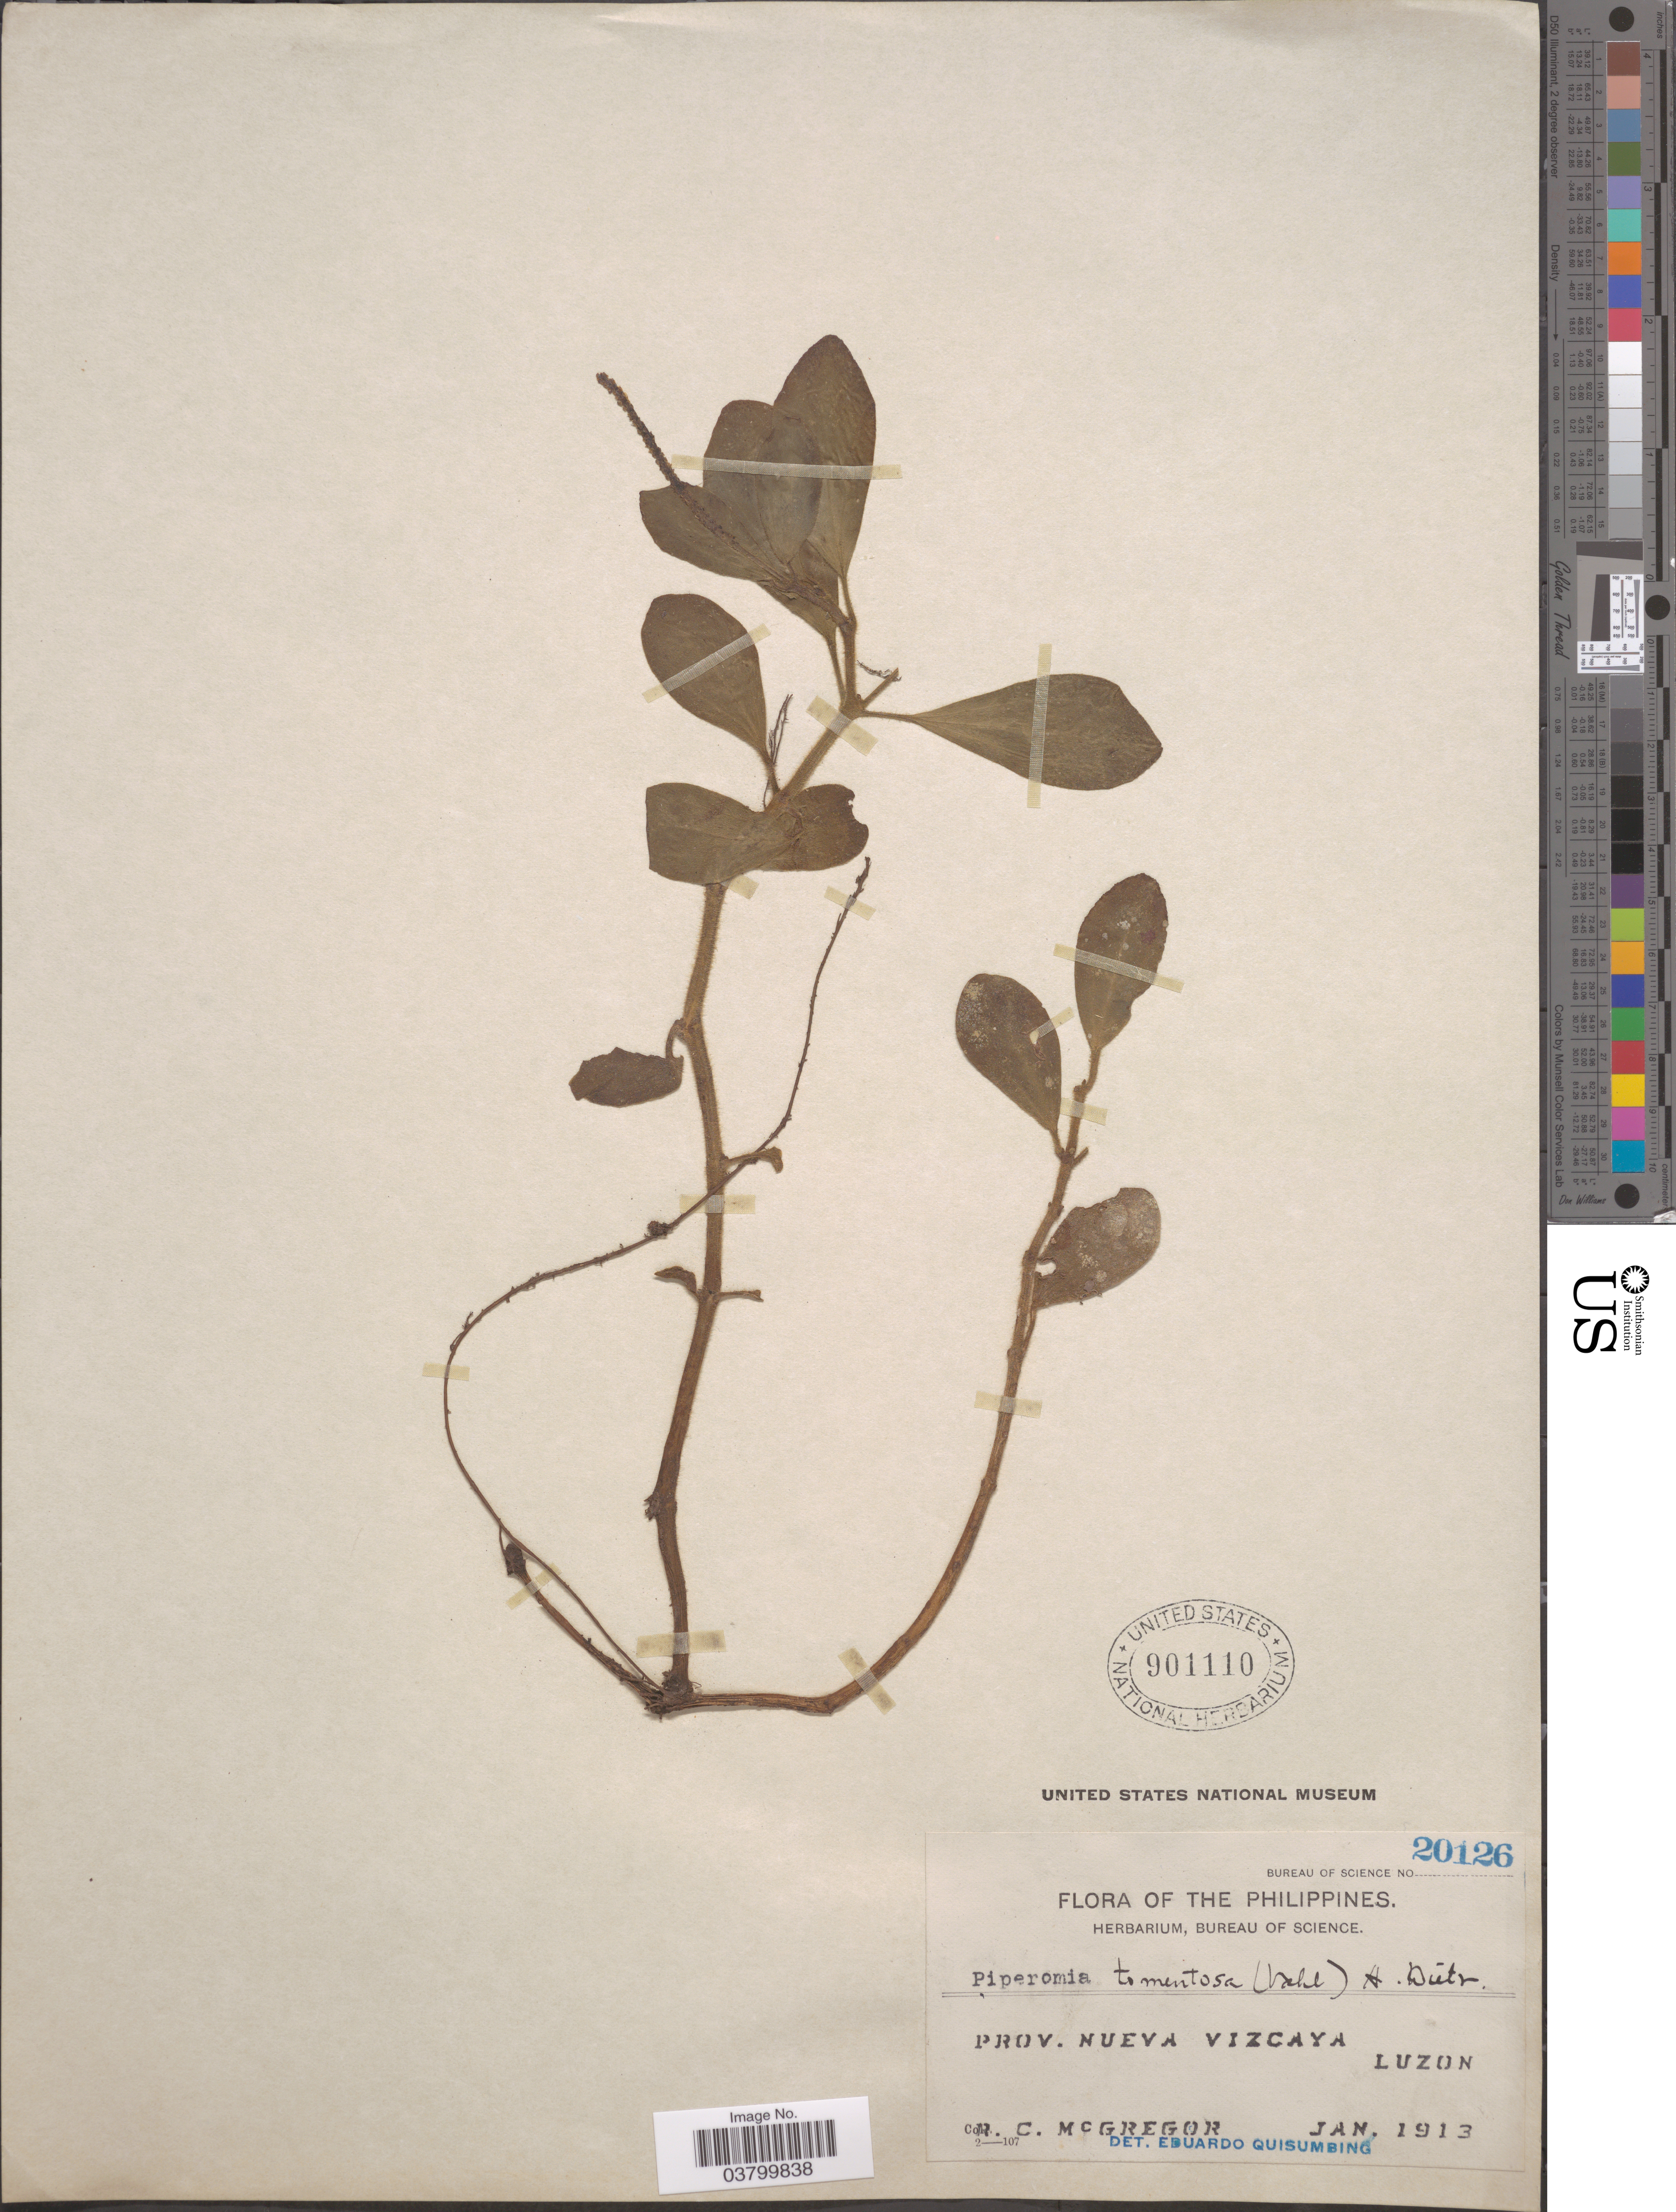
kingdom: Plantae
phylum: Tracheophyta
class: Magnoliopsida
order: Piperales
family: Piperaceae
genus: Peperomia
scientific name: Peperomia tomentosa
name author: A. Dietr.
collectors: R. C. McGregor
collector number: Bureau of Science 20126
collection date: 1913-01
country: Philippines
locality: Prov. Nueva Vizcaya. Luzon.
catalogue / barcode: US 901110